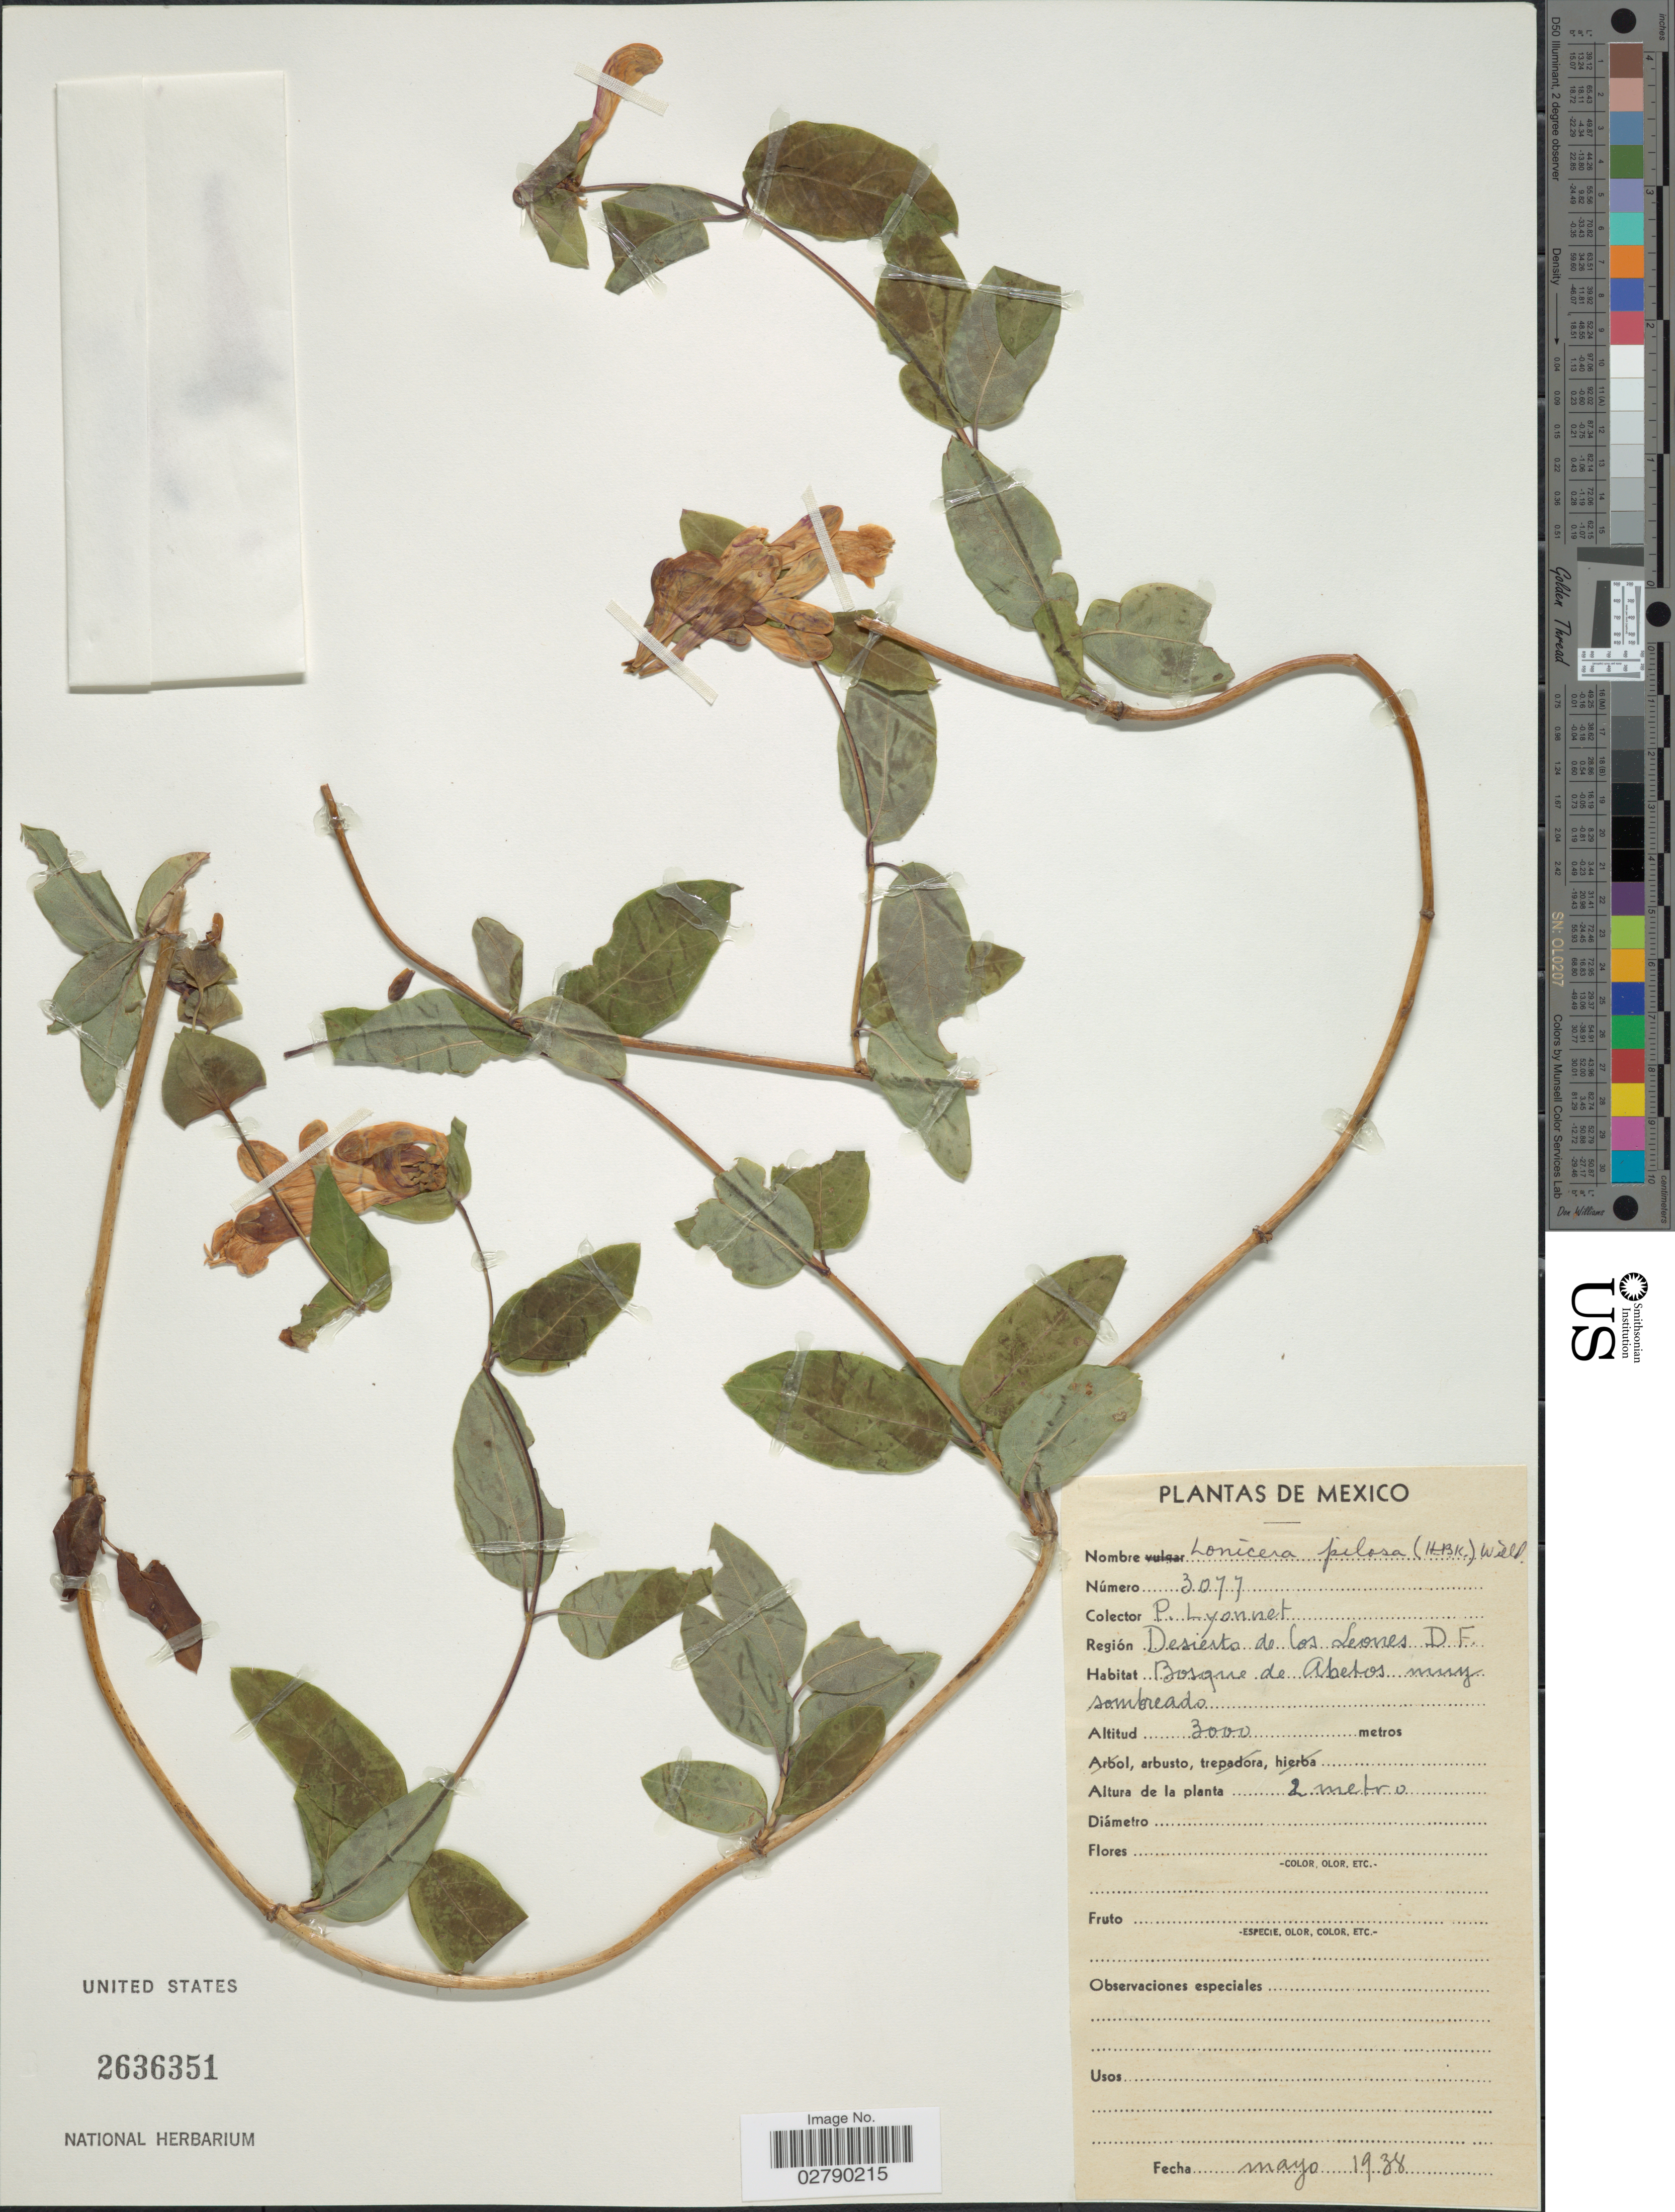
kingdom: Plantae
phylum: Tracheophyta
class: Magnoliopsida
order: Dipsacales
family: Caprifoliaceae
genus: Lonicera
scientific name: Lonicera pilosa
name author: Willd. ex Kunth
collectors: P. Lyonnet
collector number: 3077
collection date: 1938-05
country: Mexico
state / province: Distrito Federal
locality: Desierto de los Leones.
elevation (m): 3000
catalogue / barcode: US 2636351